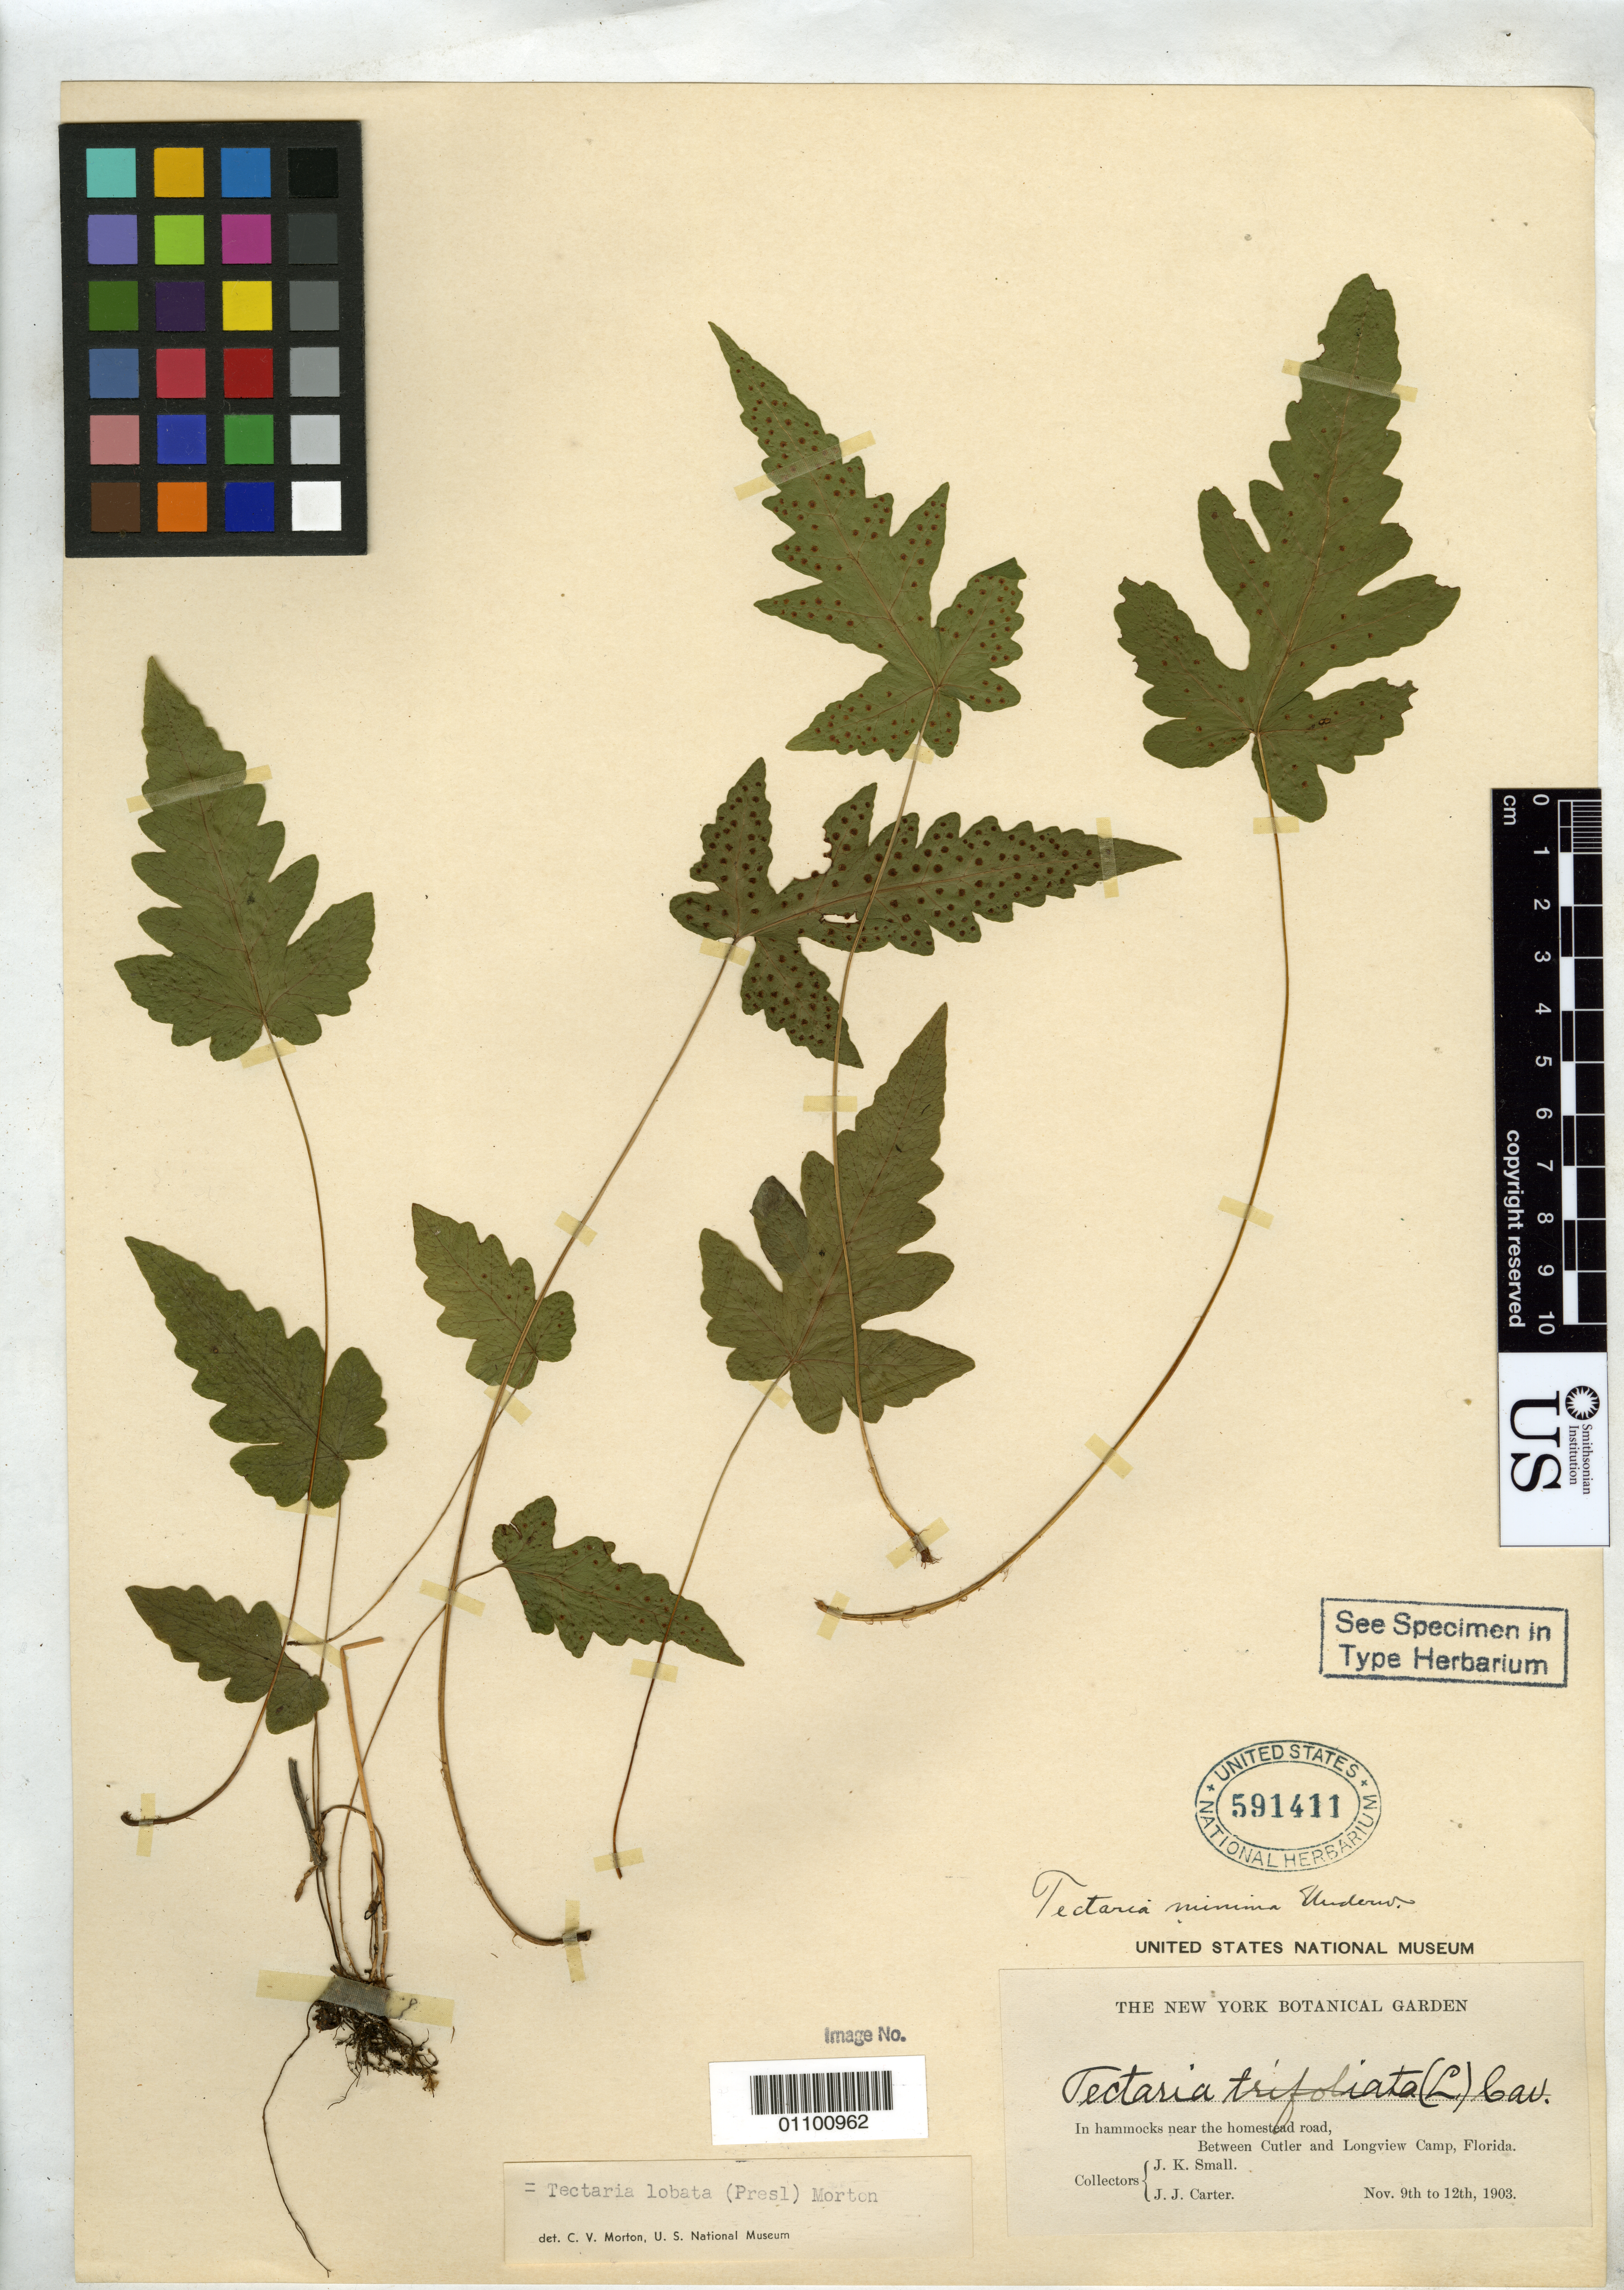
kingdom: Plantae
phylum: Tracheophyta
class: Polypodiopsida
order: Polypodiales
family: Tectariaceae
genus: Tectaria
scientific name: Tectaria minima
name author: Underw.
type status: Isotype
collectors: J. K. Small & J. J. Carter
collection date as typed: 09 Nov 1903 to 12 Nov 1903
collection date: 1903-11-09/1903-11-12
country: United States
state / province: Florida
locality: Between Cutler and Longview Camp.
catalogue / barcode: US 591411